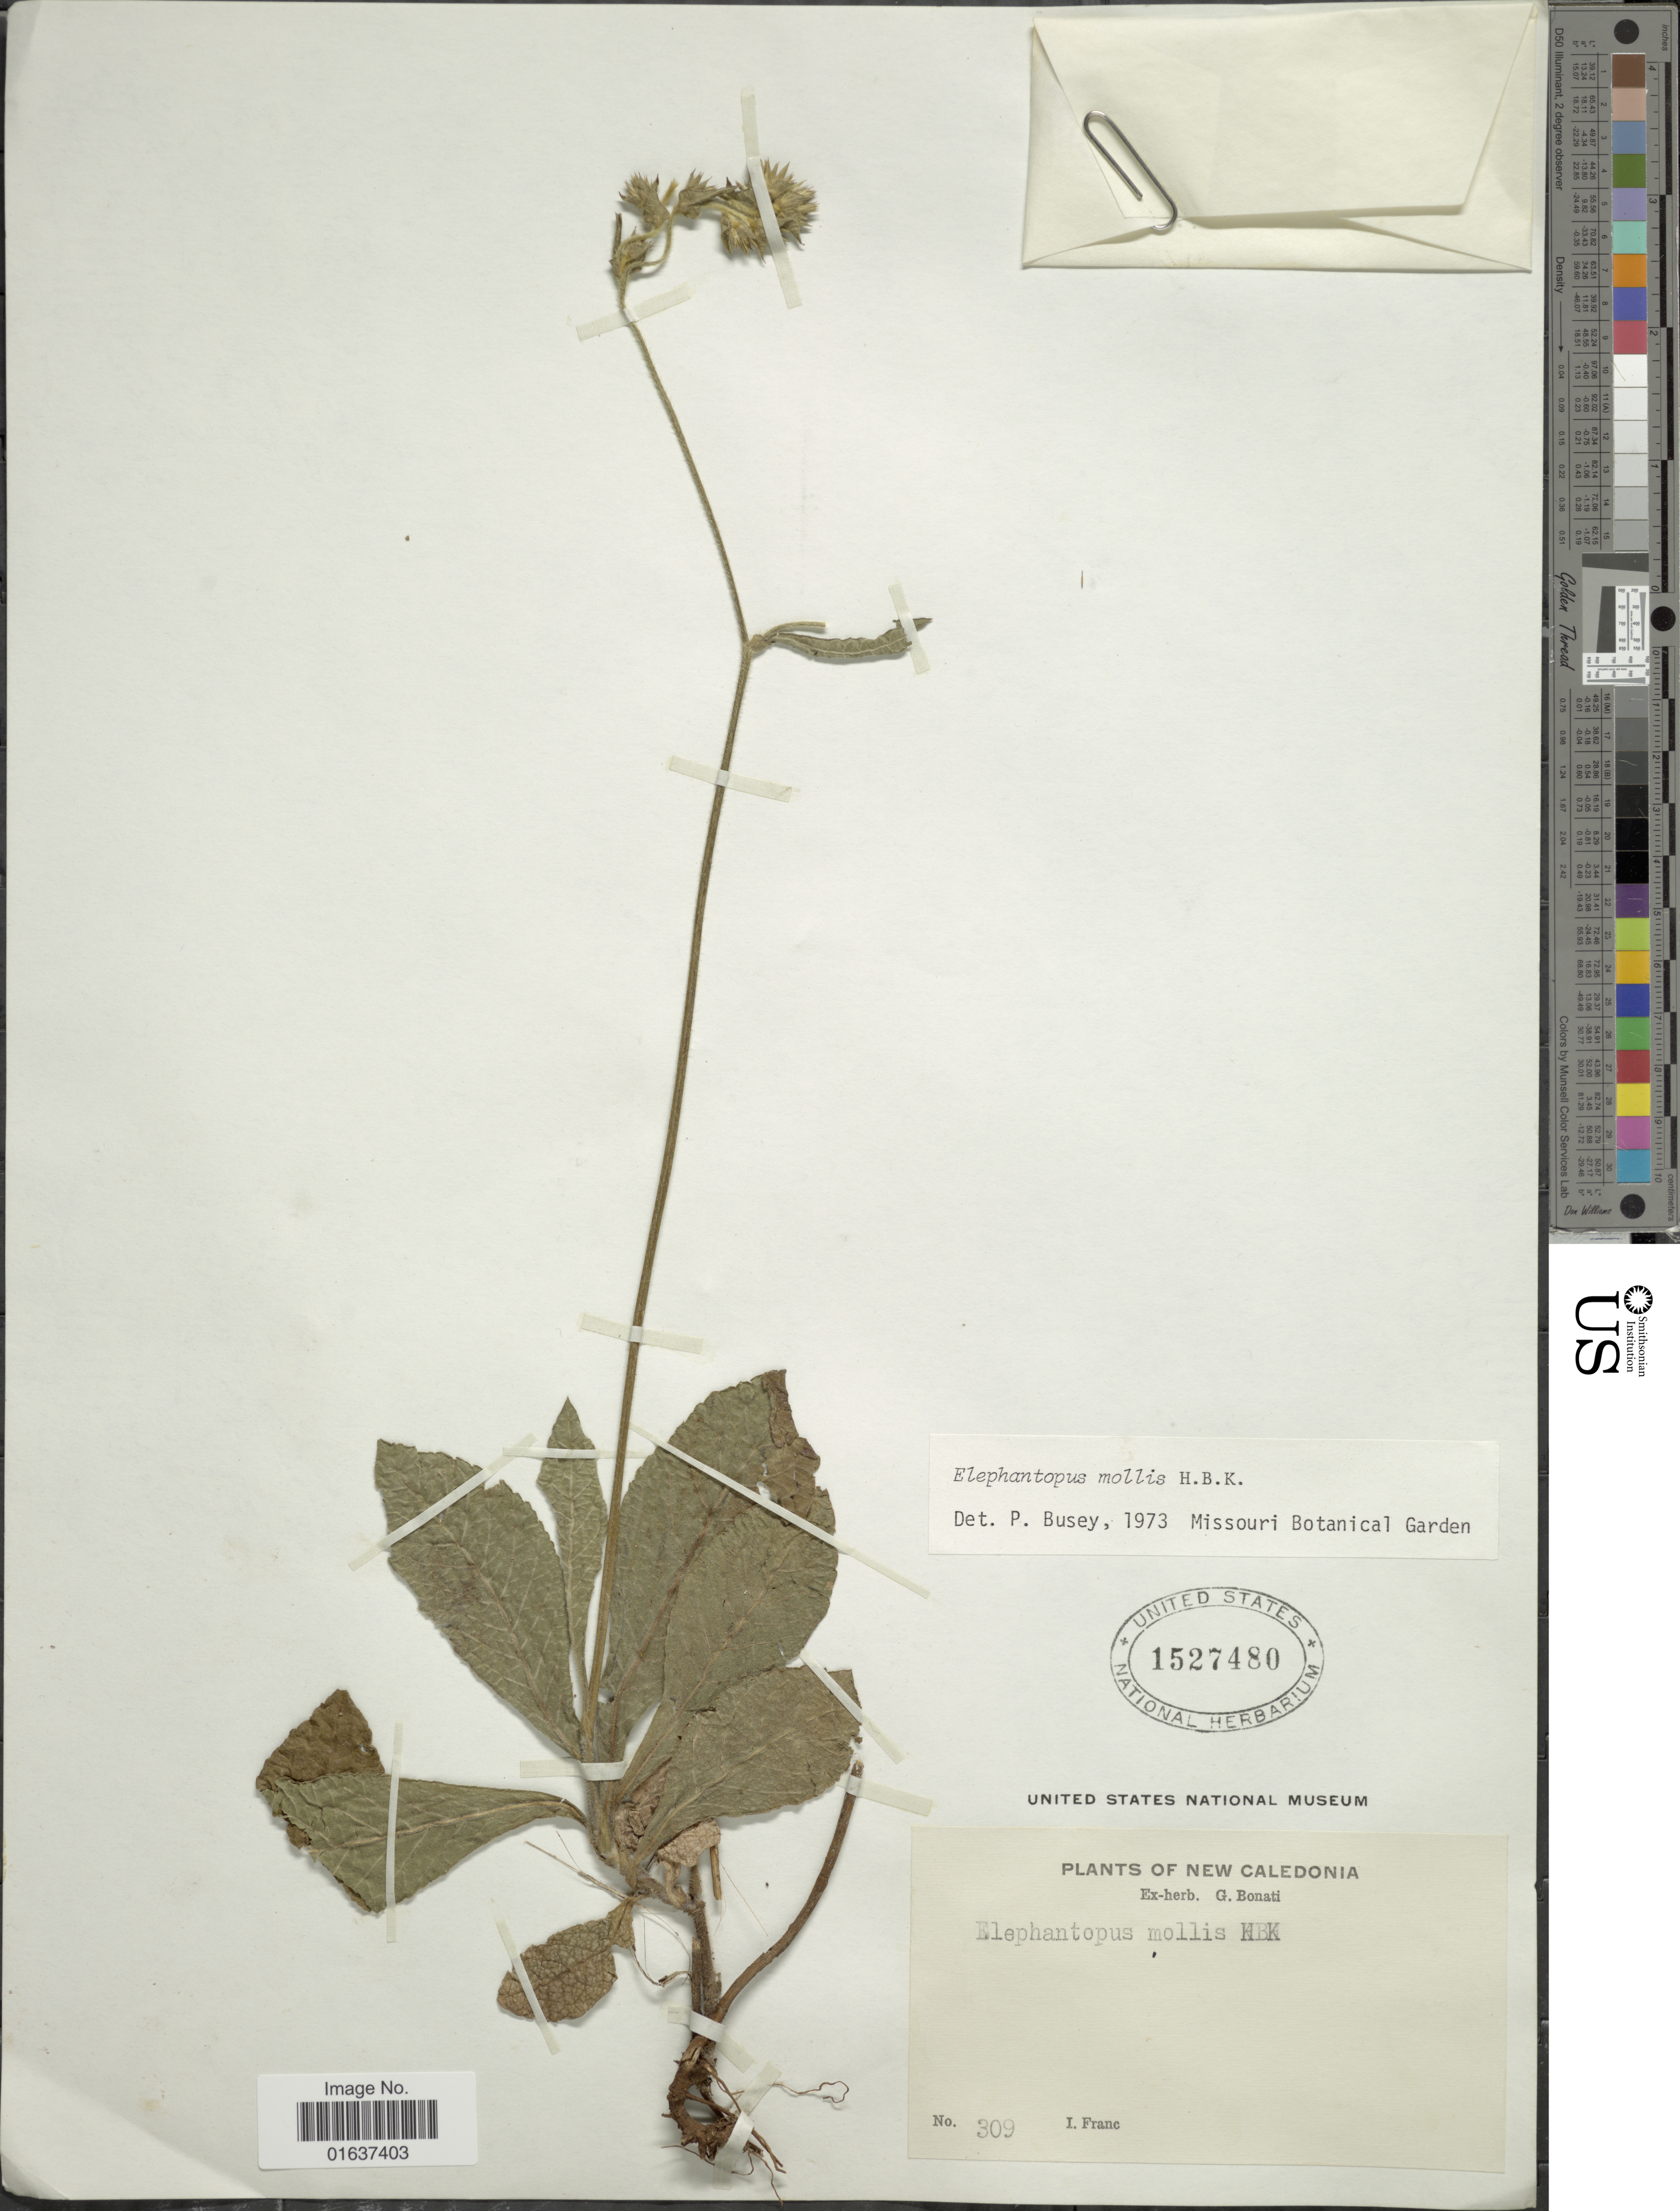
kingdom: Plantae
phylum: Tracheophyta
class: Magnoliopsida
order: Asterales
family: Asteraceae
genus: Elephantopus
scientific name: Elephantopus mollis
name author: Kunth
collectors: I. Franc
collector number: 309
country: New Caledonia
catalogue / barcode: US 1527480